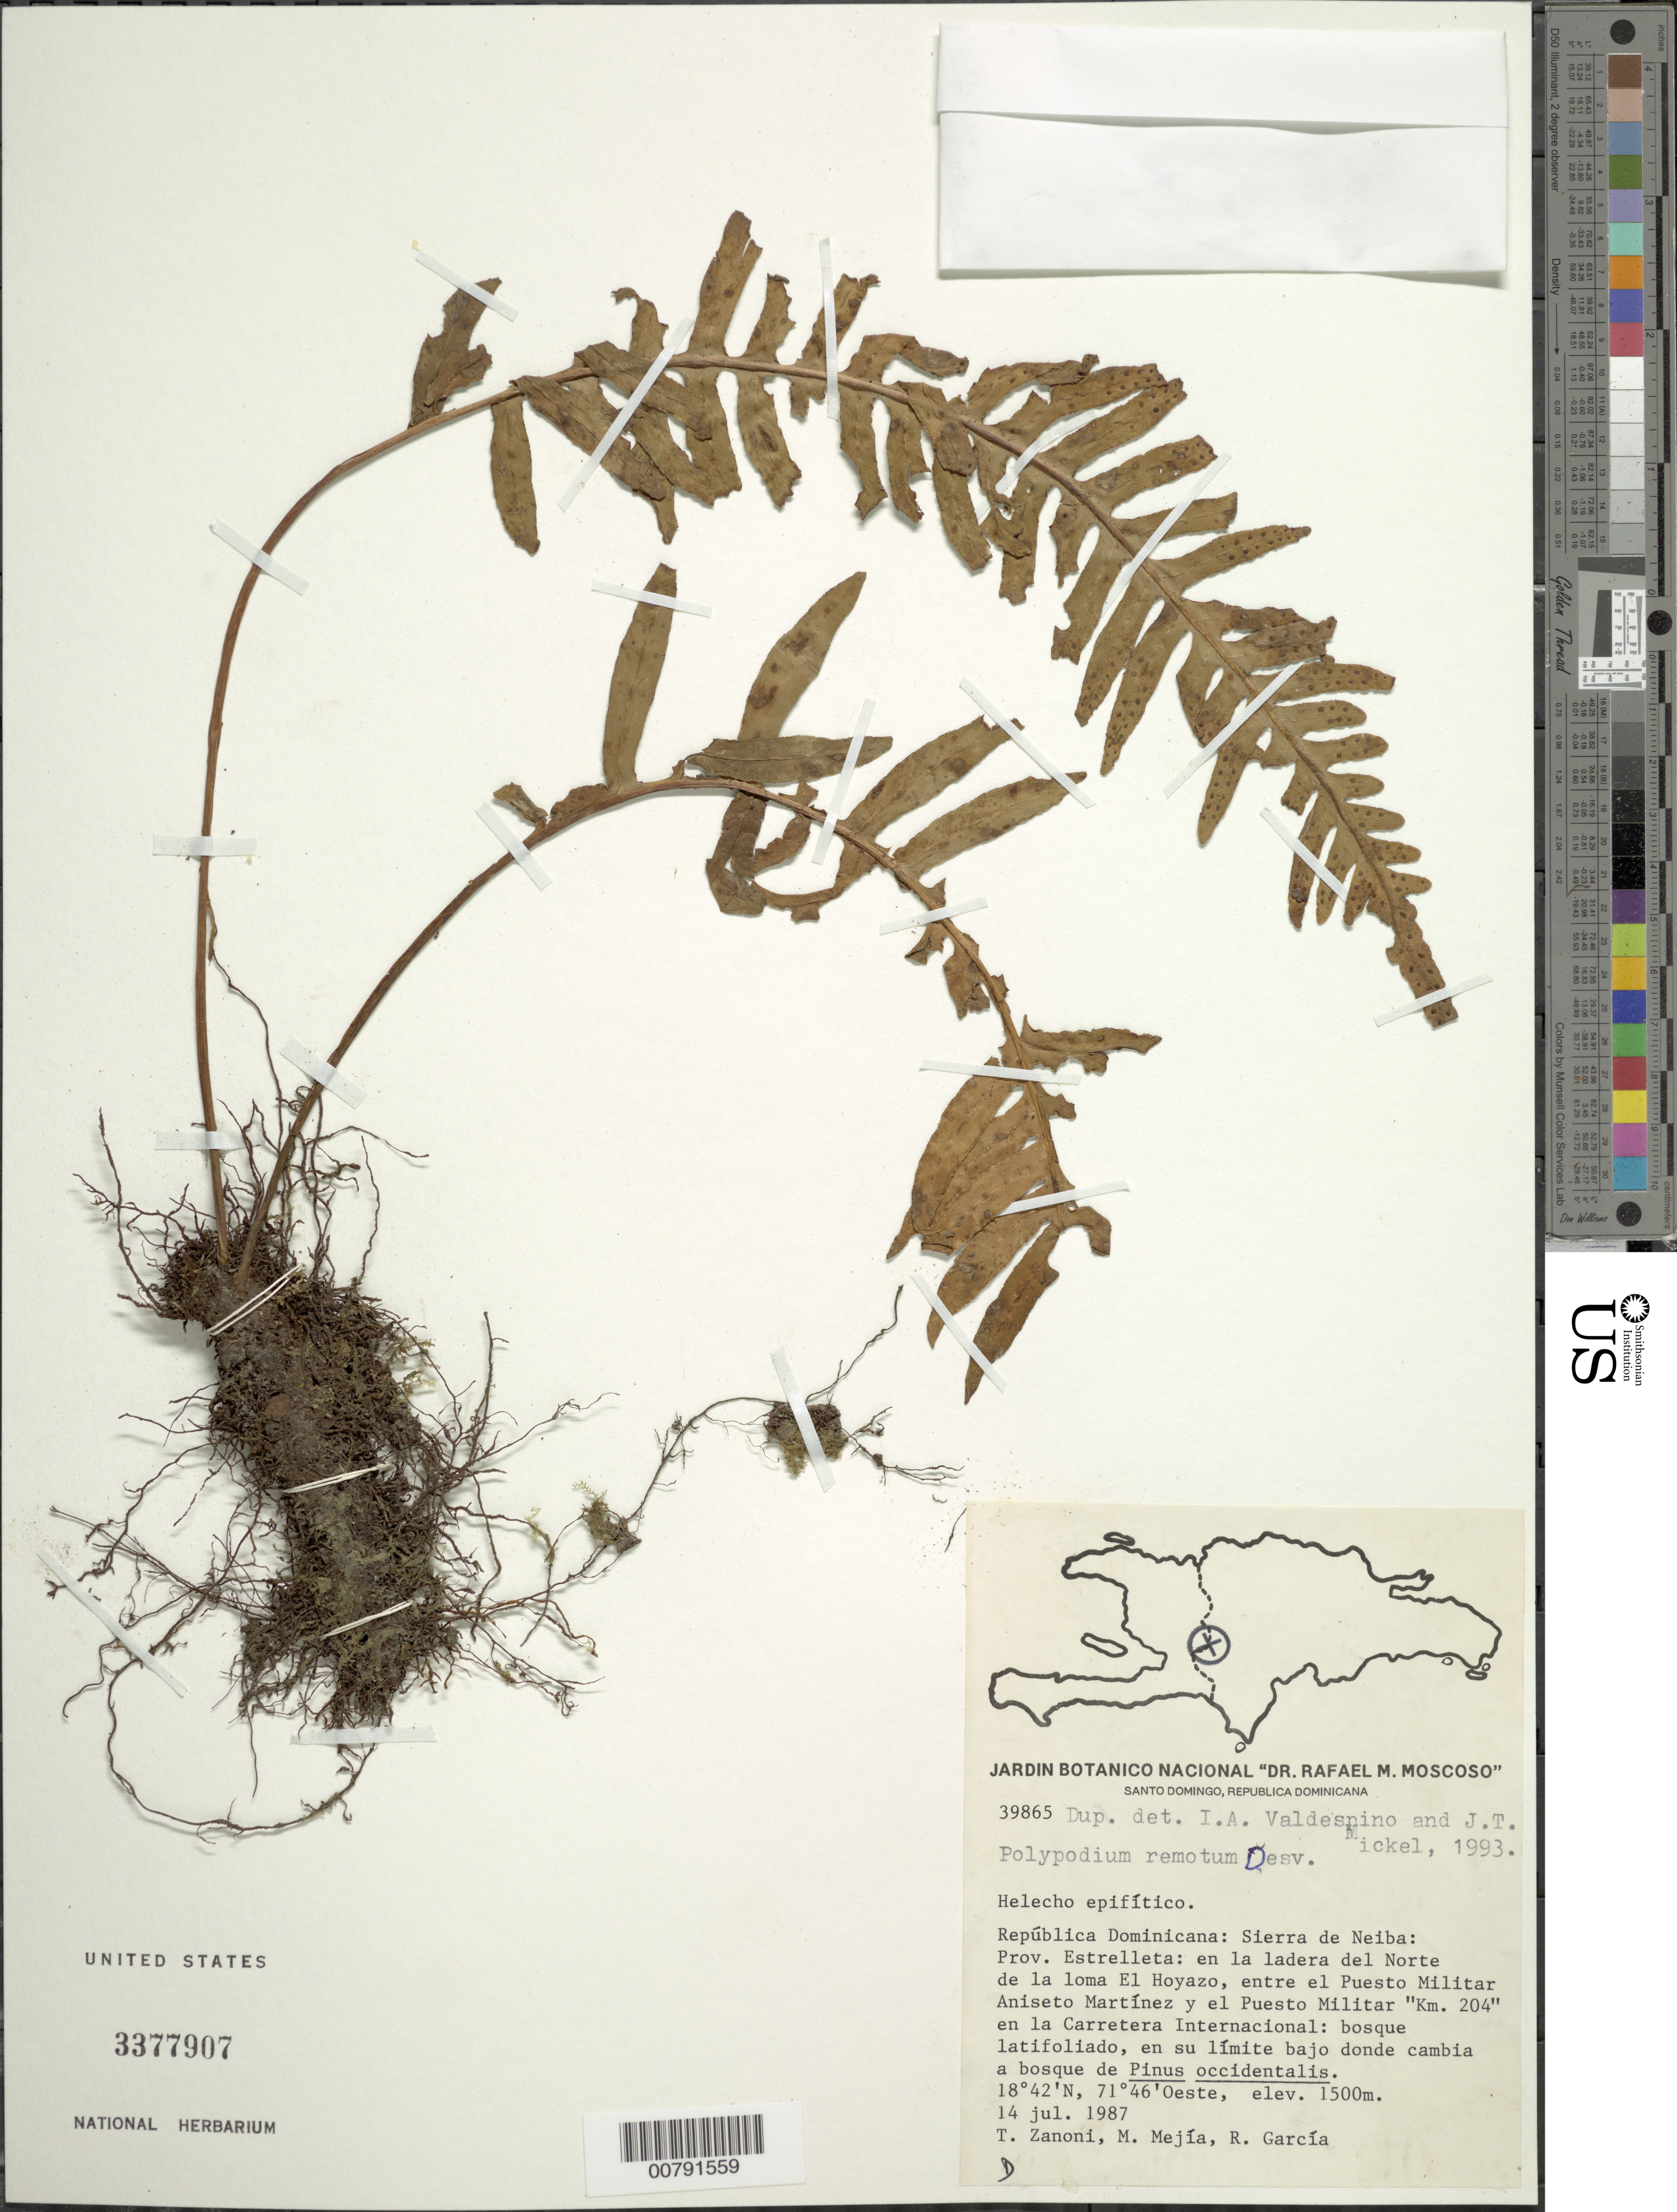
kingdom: Plantae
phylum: Tracheophyta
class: Polypodiopsida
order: Polypodiales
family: Polypodiaceae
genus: Pleopeltis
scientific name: Pleopeltis remota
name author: (Desv.) A.R. Sm.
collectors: T. A. Zanoni, M. Mejia & R. G. García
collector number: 39865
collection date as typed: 14 Jul 1987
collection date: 1987-07-14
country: Dominican Republic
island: Hispaniola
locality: Prov. Estrelleta; N de la loma El Hoyazo, entre el Puesto Militar Aniseto Martínez y el Puesto Militar "Km 204" en la Carretera International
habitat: Bosque latifoliado, en su límite bajo donde cambia a bosque de Pinus occidentalis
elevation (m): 1500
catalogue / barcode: US 3377907